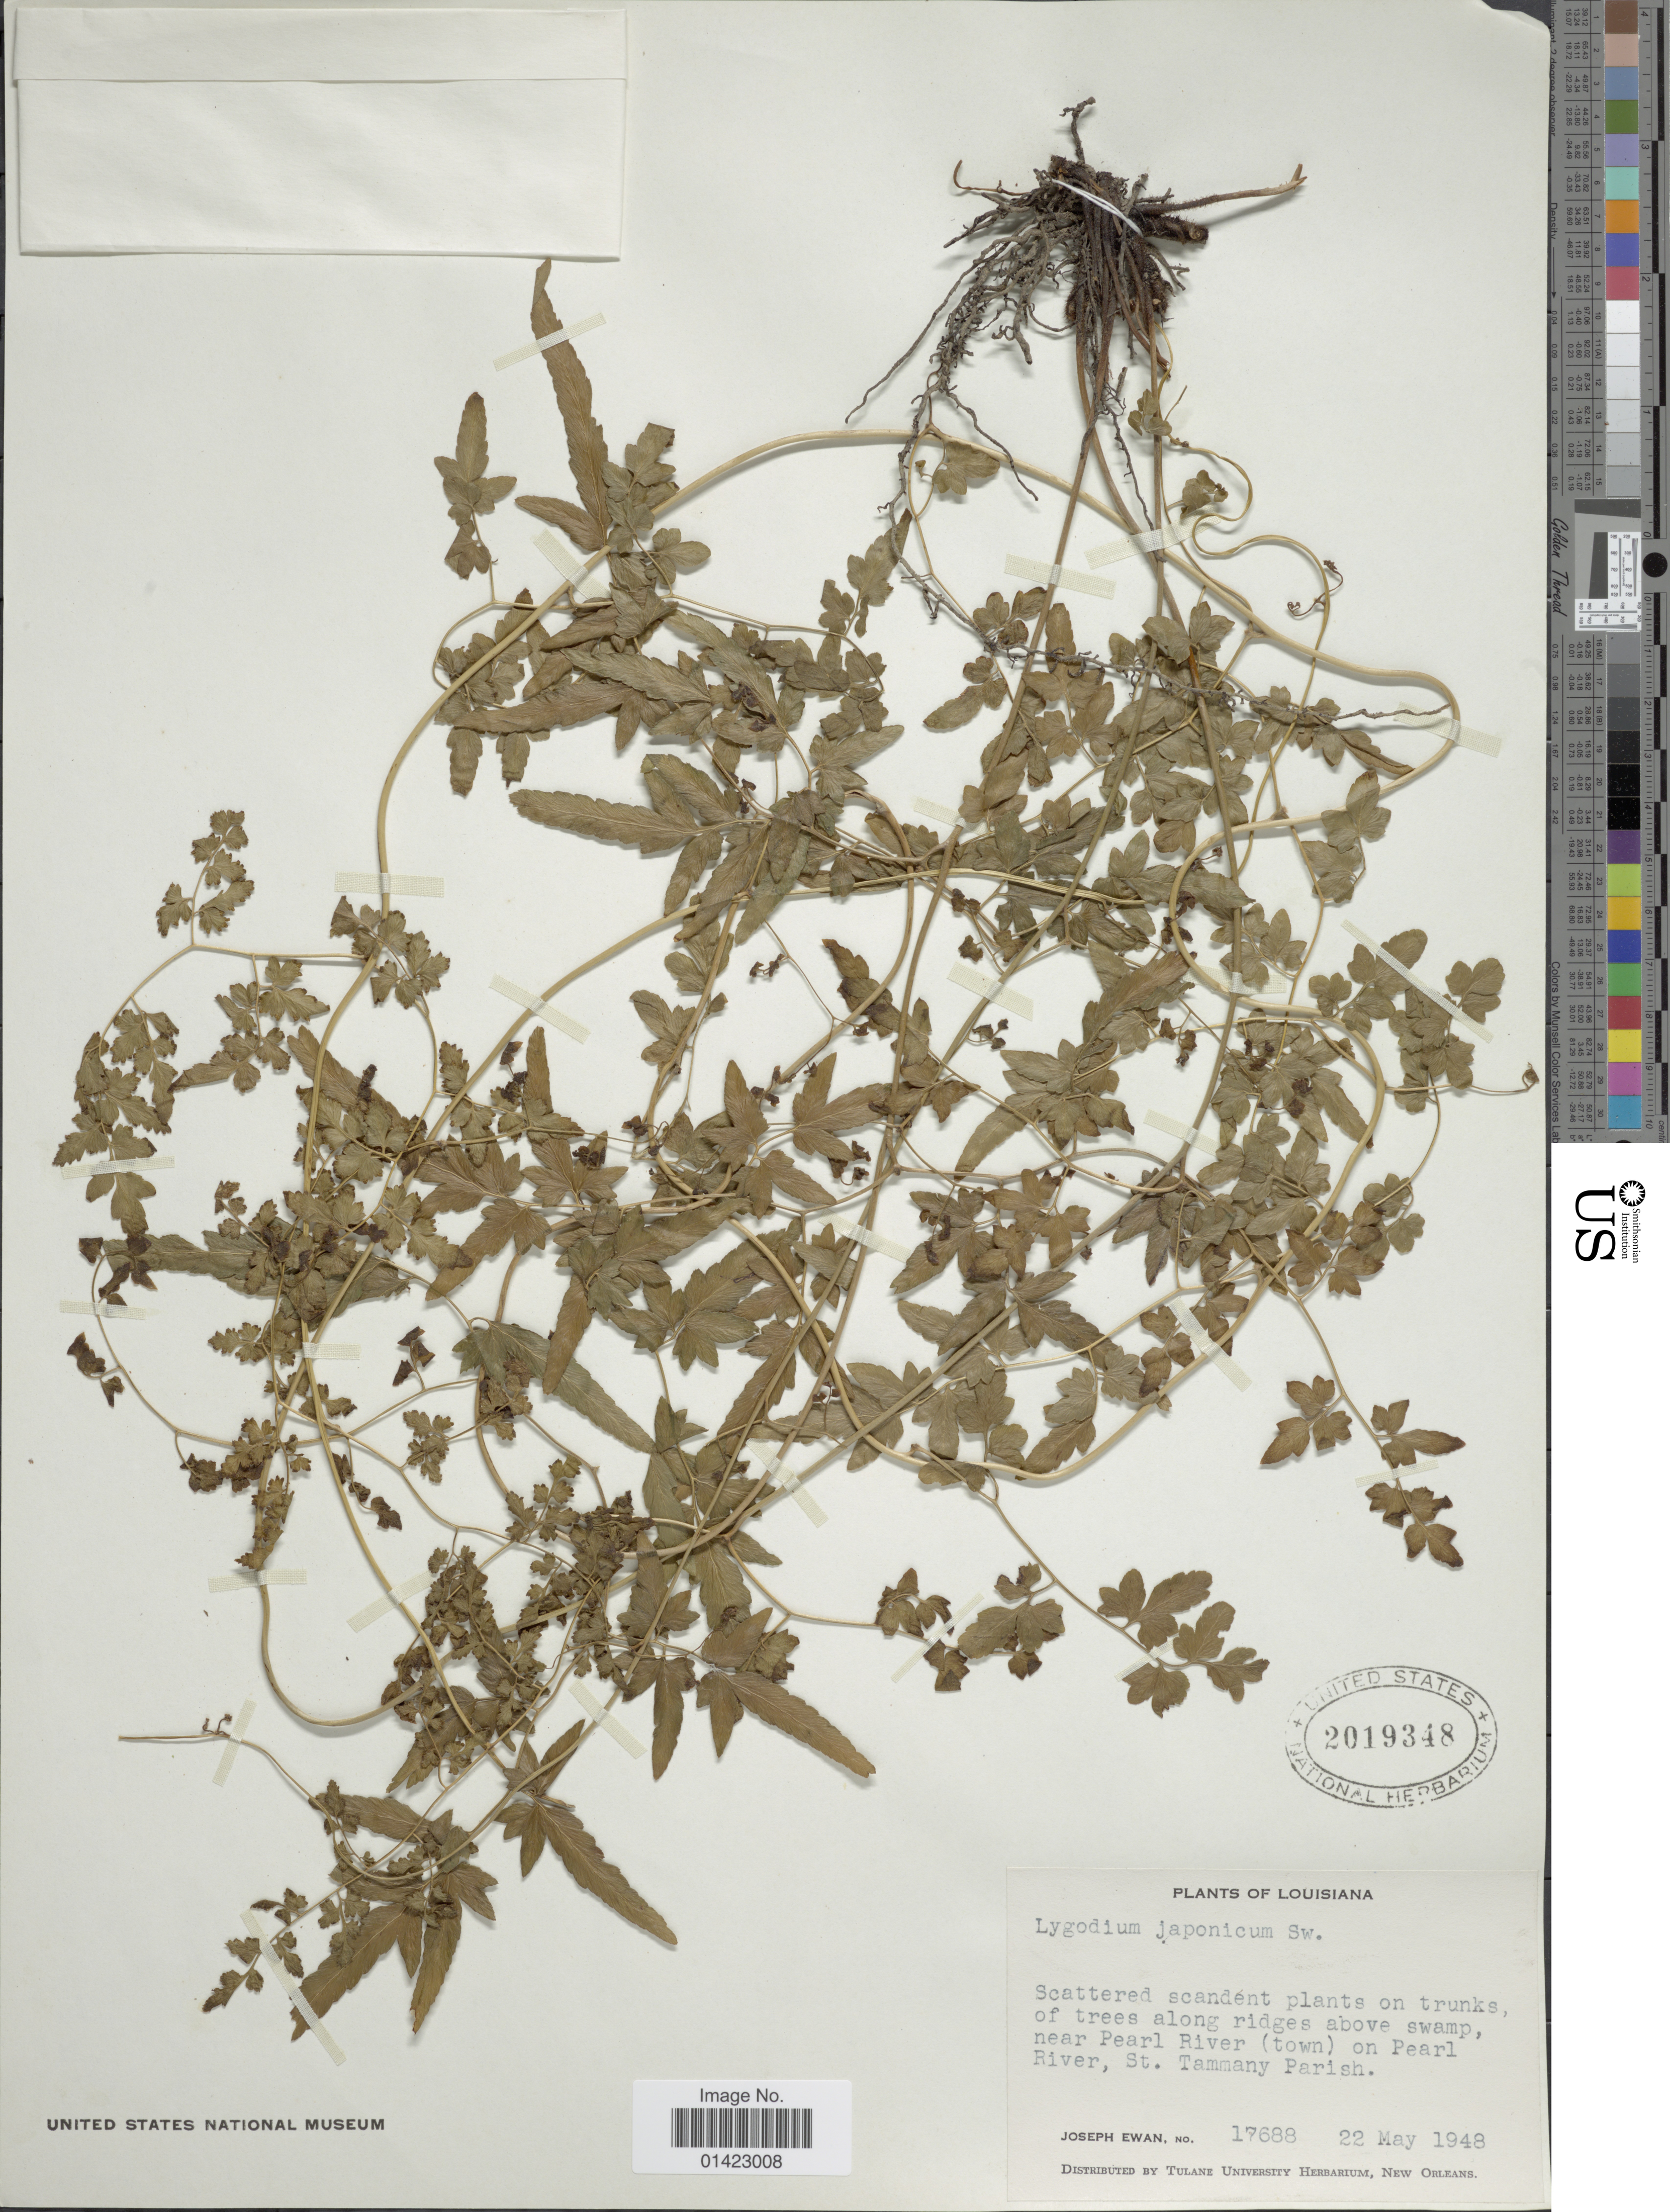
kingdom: Plantae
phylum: Tracheophyta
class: Polypodiopsida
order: Schizaeales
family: Lygodiaceae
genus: Lygodium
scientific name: Lygodium japonicum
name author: (Thunb.) Sw.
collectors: J. A. Ewan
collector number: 17688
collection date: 1948-05-22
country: United States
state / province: Louisiana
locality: Louisiana near Pearl River(town) on pearl River, St. Tammany parish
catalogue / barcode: US 2019348